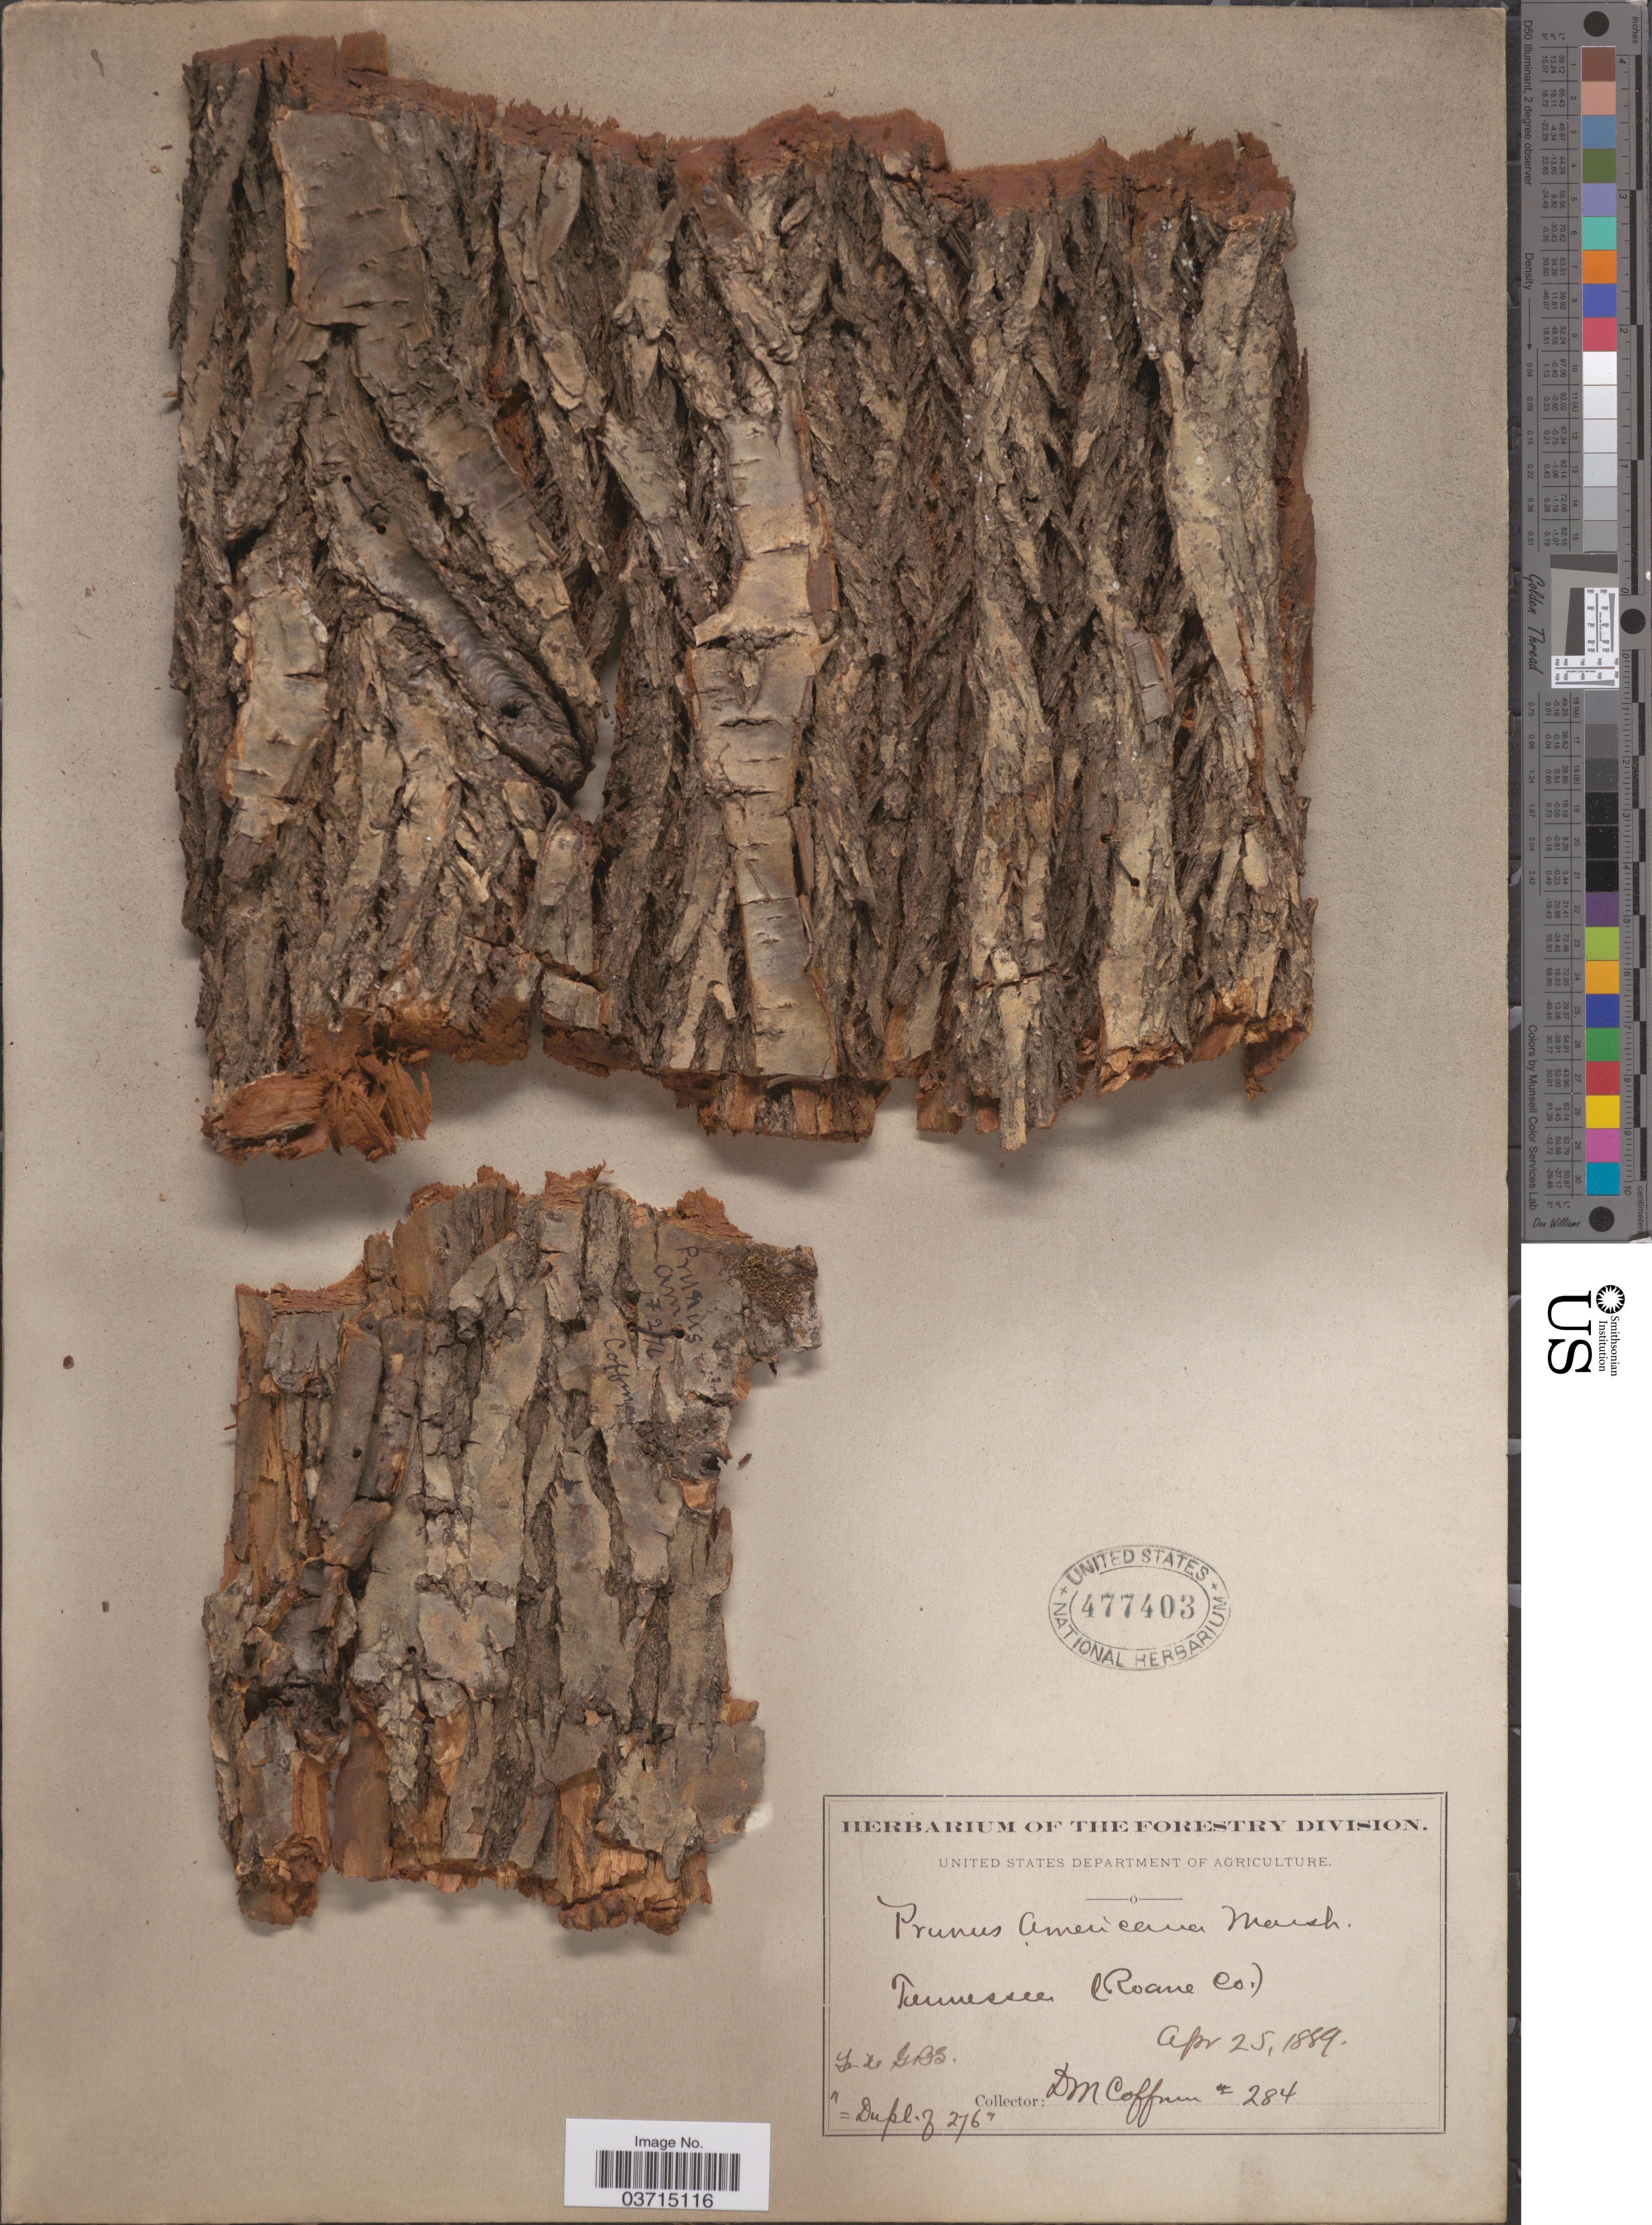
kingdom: Plantae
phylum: Tracheophyta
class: Magnoliopsida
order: Rosales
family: Rosaceae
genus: Prunus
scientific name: Prunus americana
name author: Marshall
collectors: D. M. Coffman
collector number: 284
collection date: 1889-04-25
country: United States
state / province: Tennessee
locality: Roane Co.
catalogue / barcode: US 477403